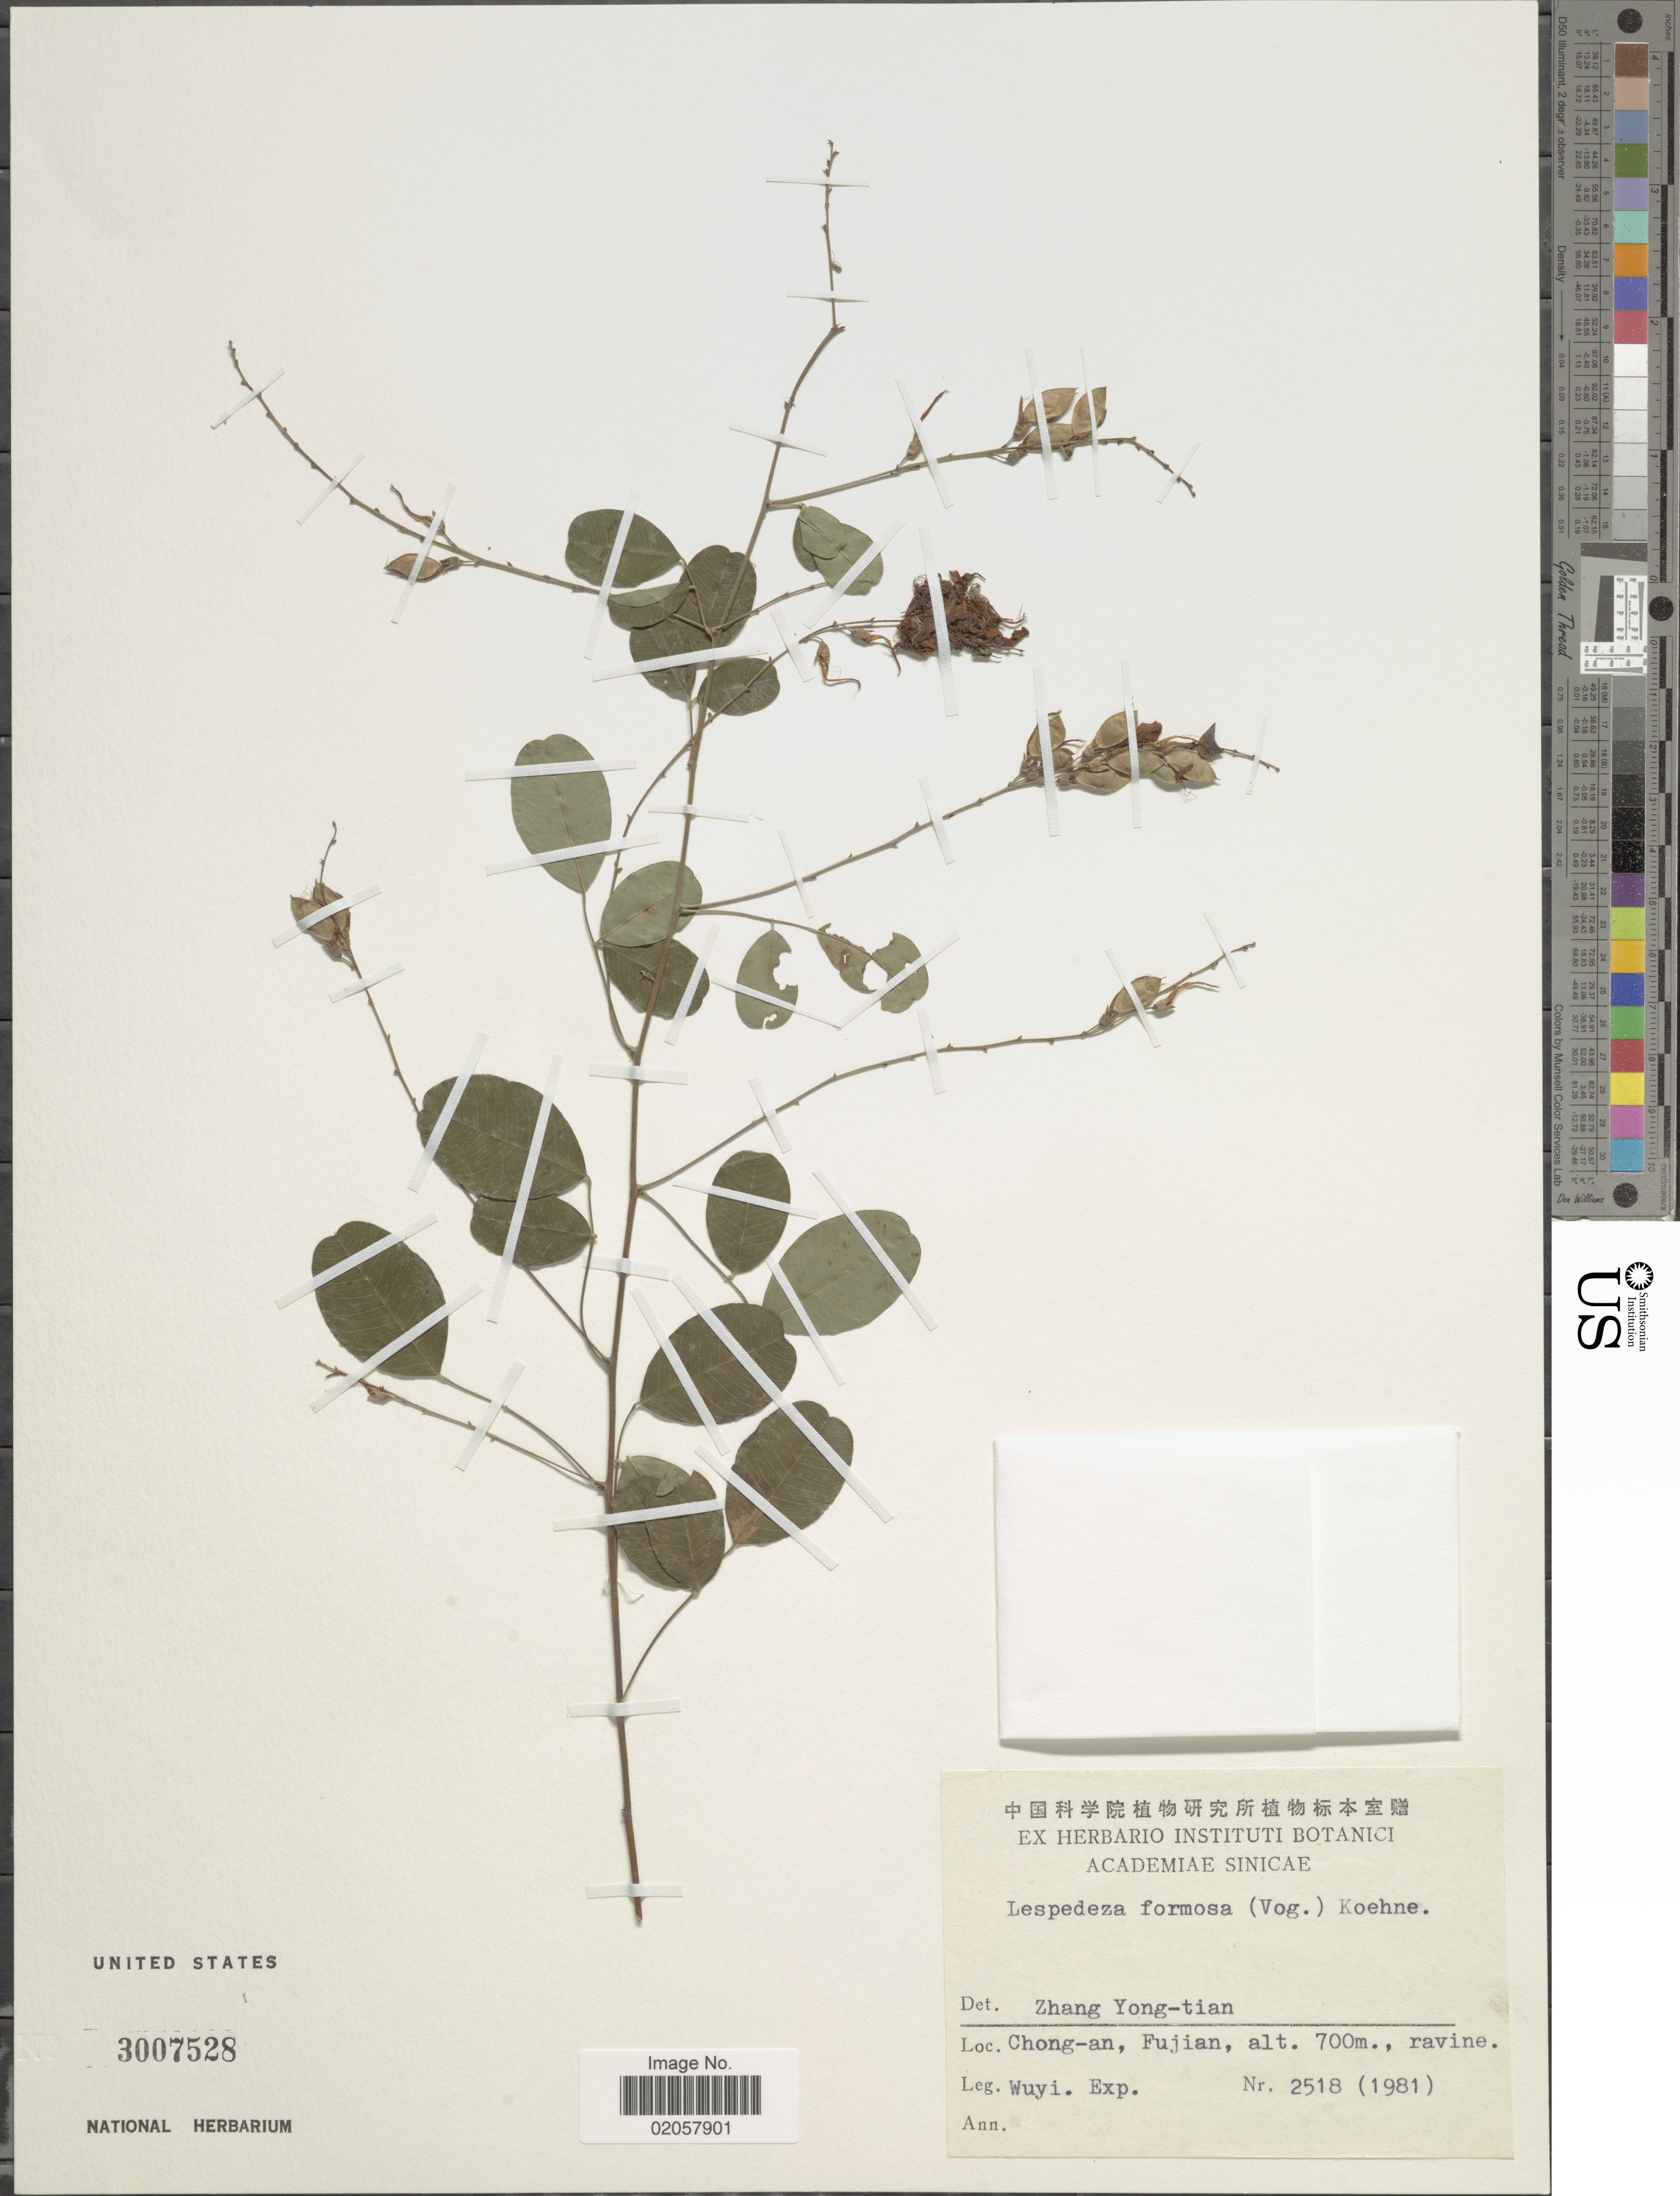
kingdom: Plantae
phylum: Tracheophyta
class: Magnoliopsida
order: Fabales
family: Fabaceae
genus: Lespedeza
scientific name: Lespedeza formosa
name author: (Vogel) Koehne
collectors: Wuyi Expedition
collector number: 2518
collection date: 1981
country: China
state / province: Fujian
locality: Chong-an, ravine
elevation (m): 700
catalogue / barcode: US 3007528